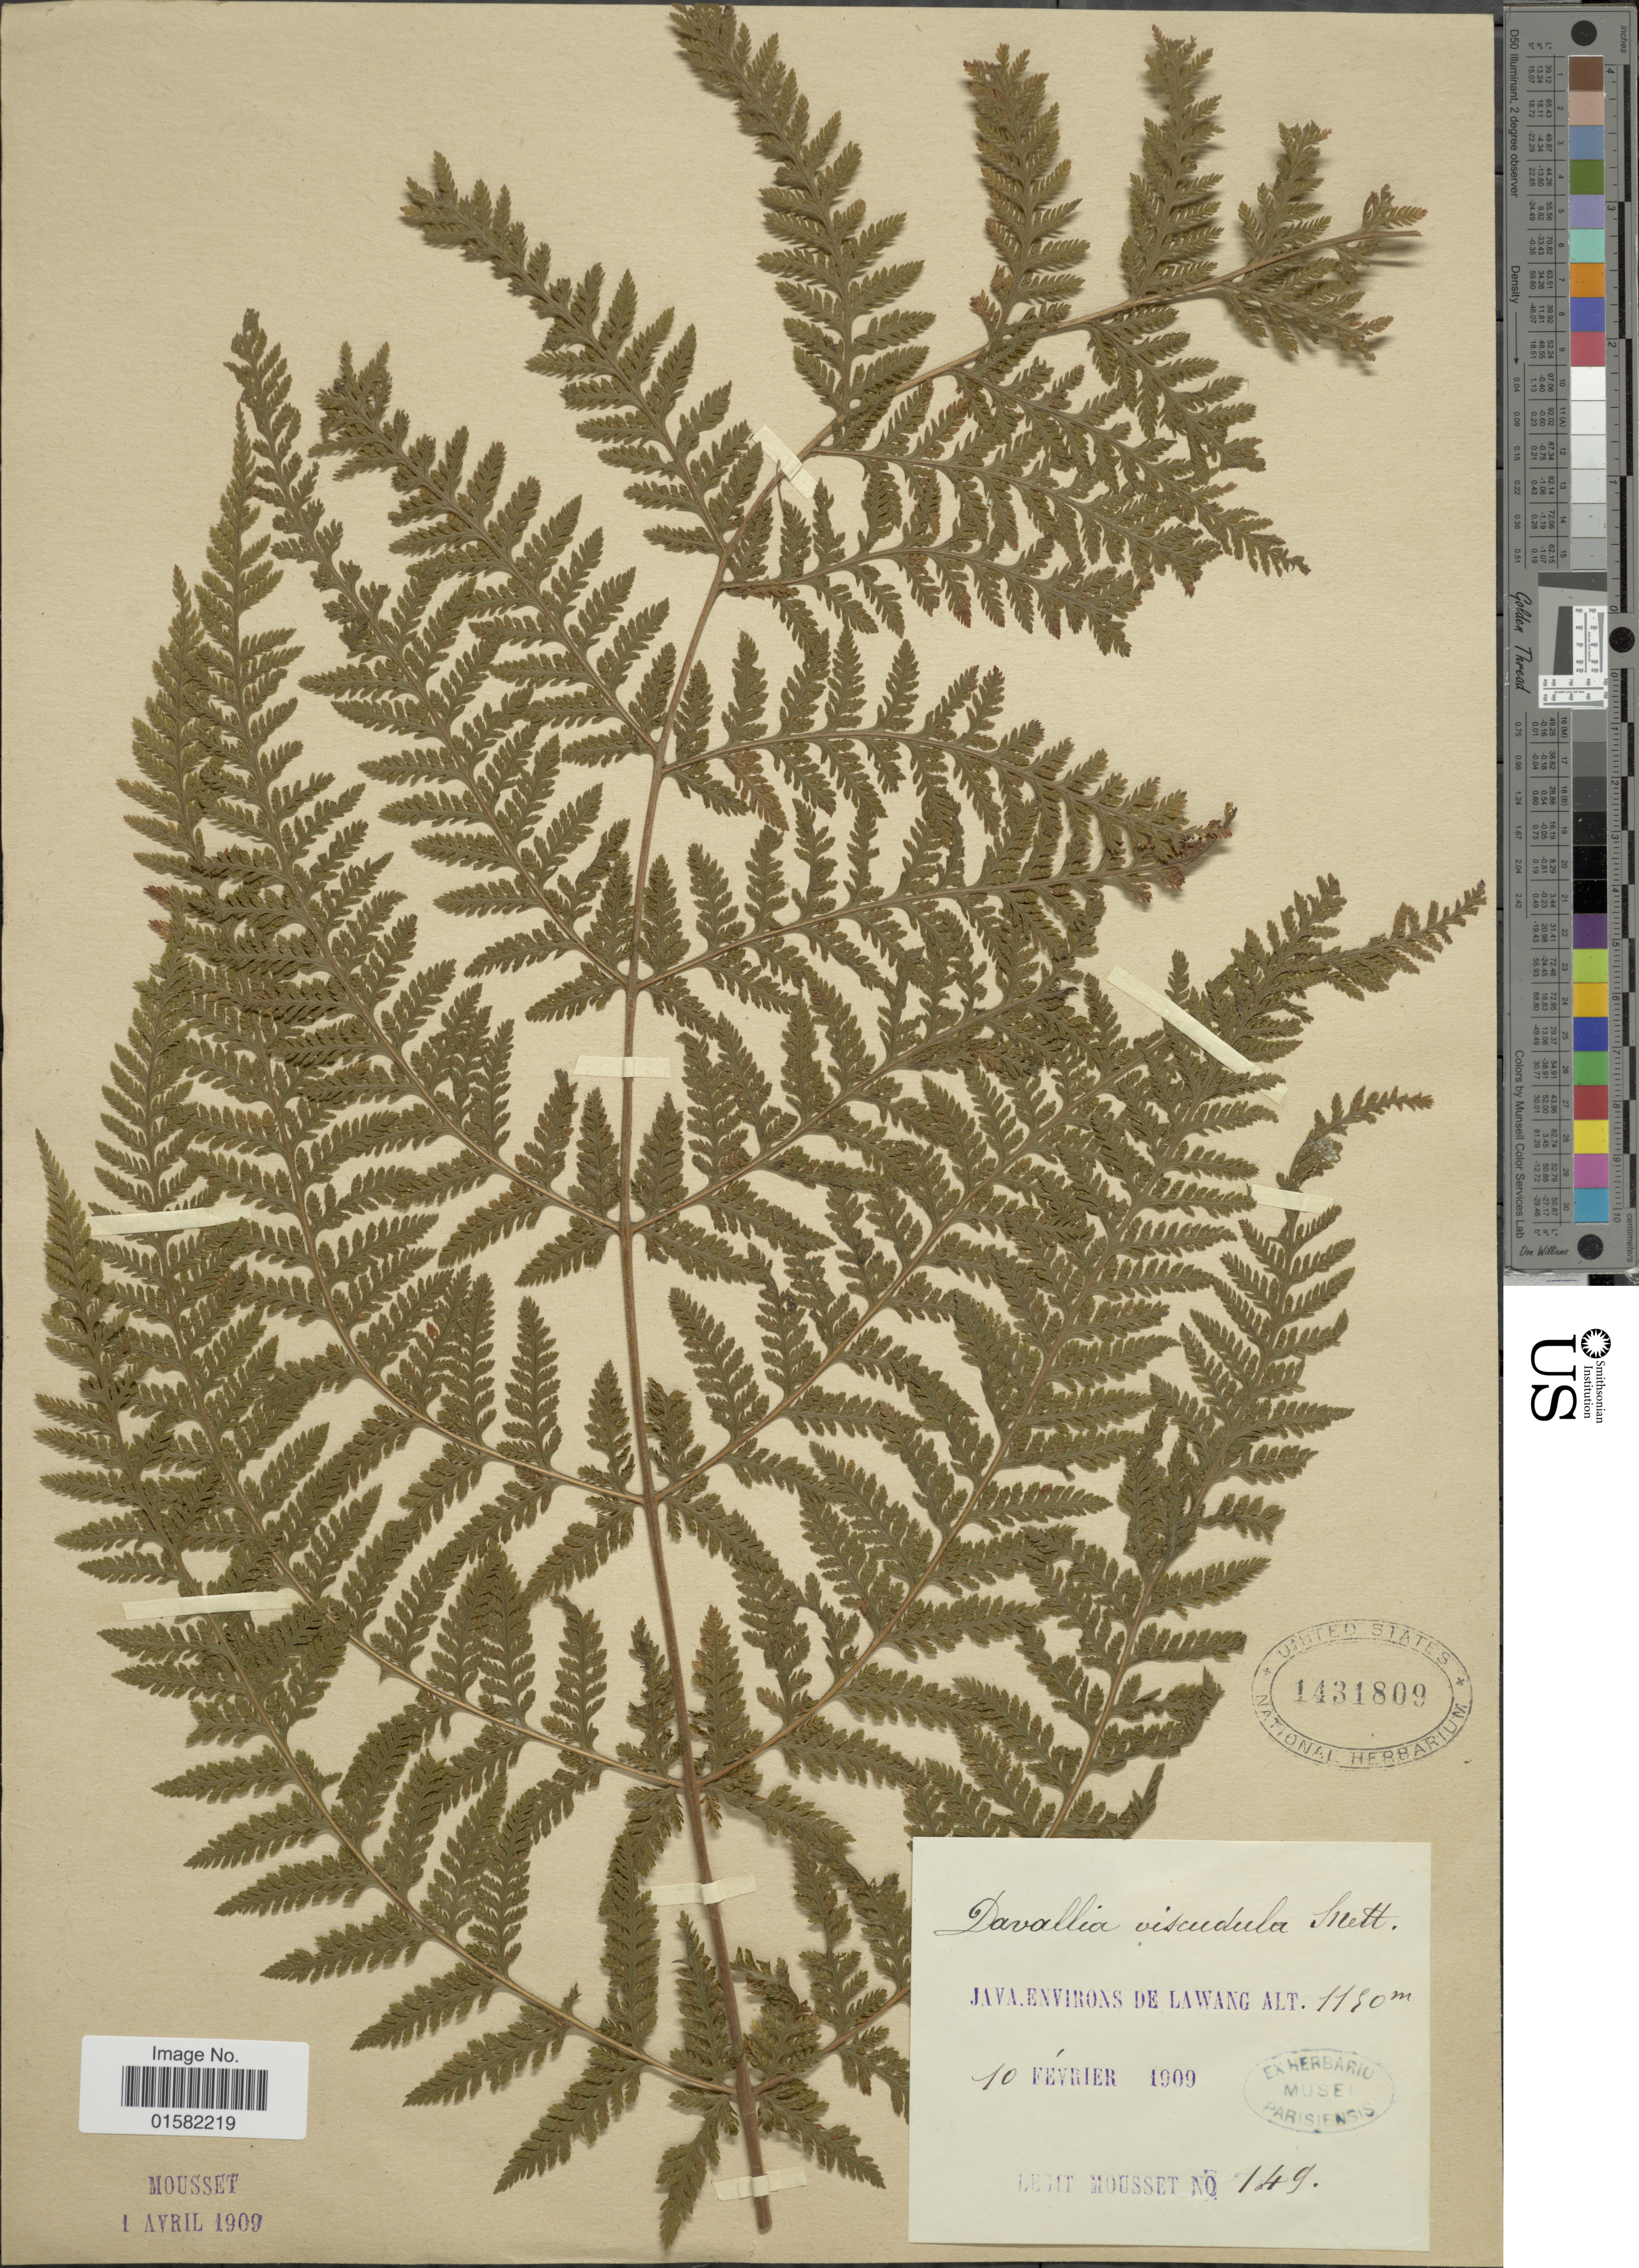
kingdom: Plantae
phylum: Tracheophyta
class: Polypodiopsida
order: Polypodiales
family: Davalliaceae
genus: Davallodes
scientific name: Davallodes viscidulum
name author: (Mett. ex Kuhn) Alderw.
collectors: Mousset, --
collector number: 149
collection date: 1909-02-10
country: Indonesia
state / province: Java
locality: Java environs de Lawang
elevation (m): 1190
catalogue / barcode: US 1431809